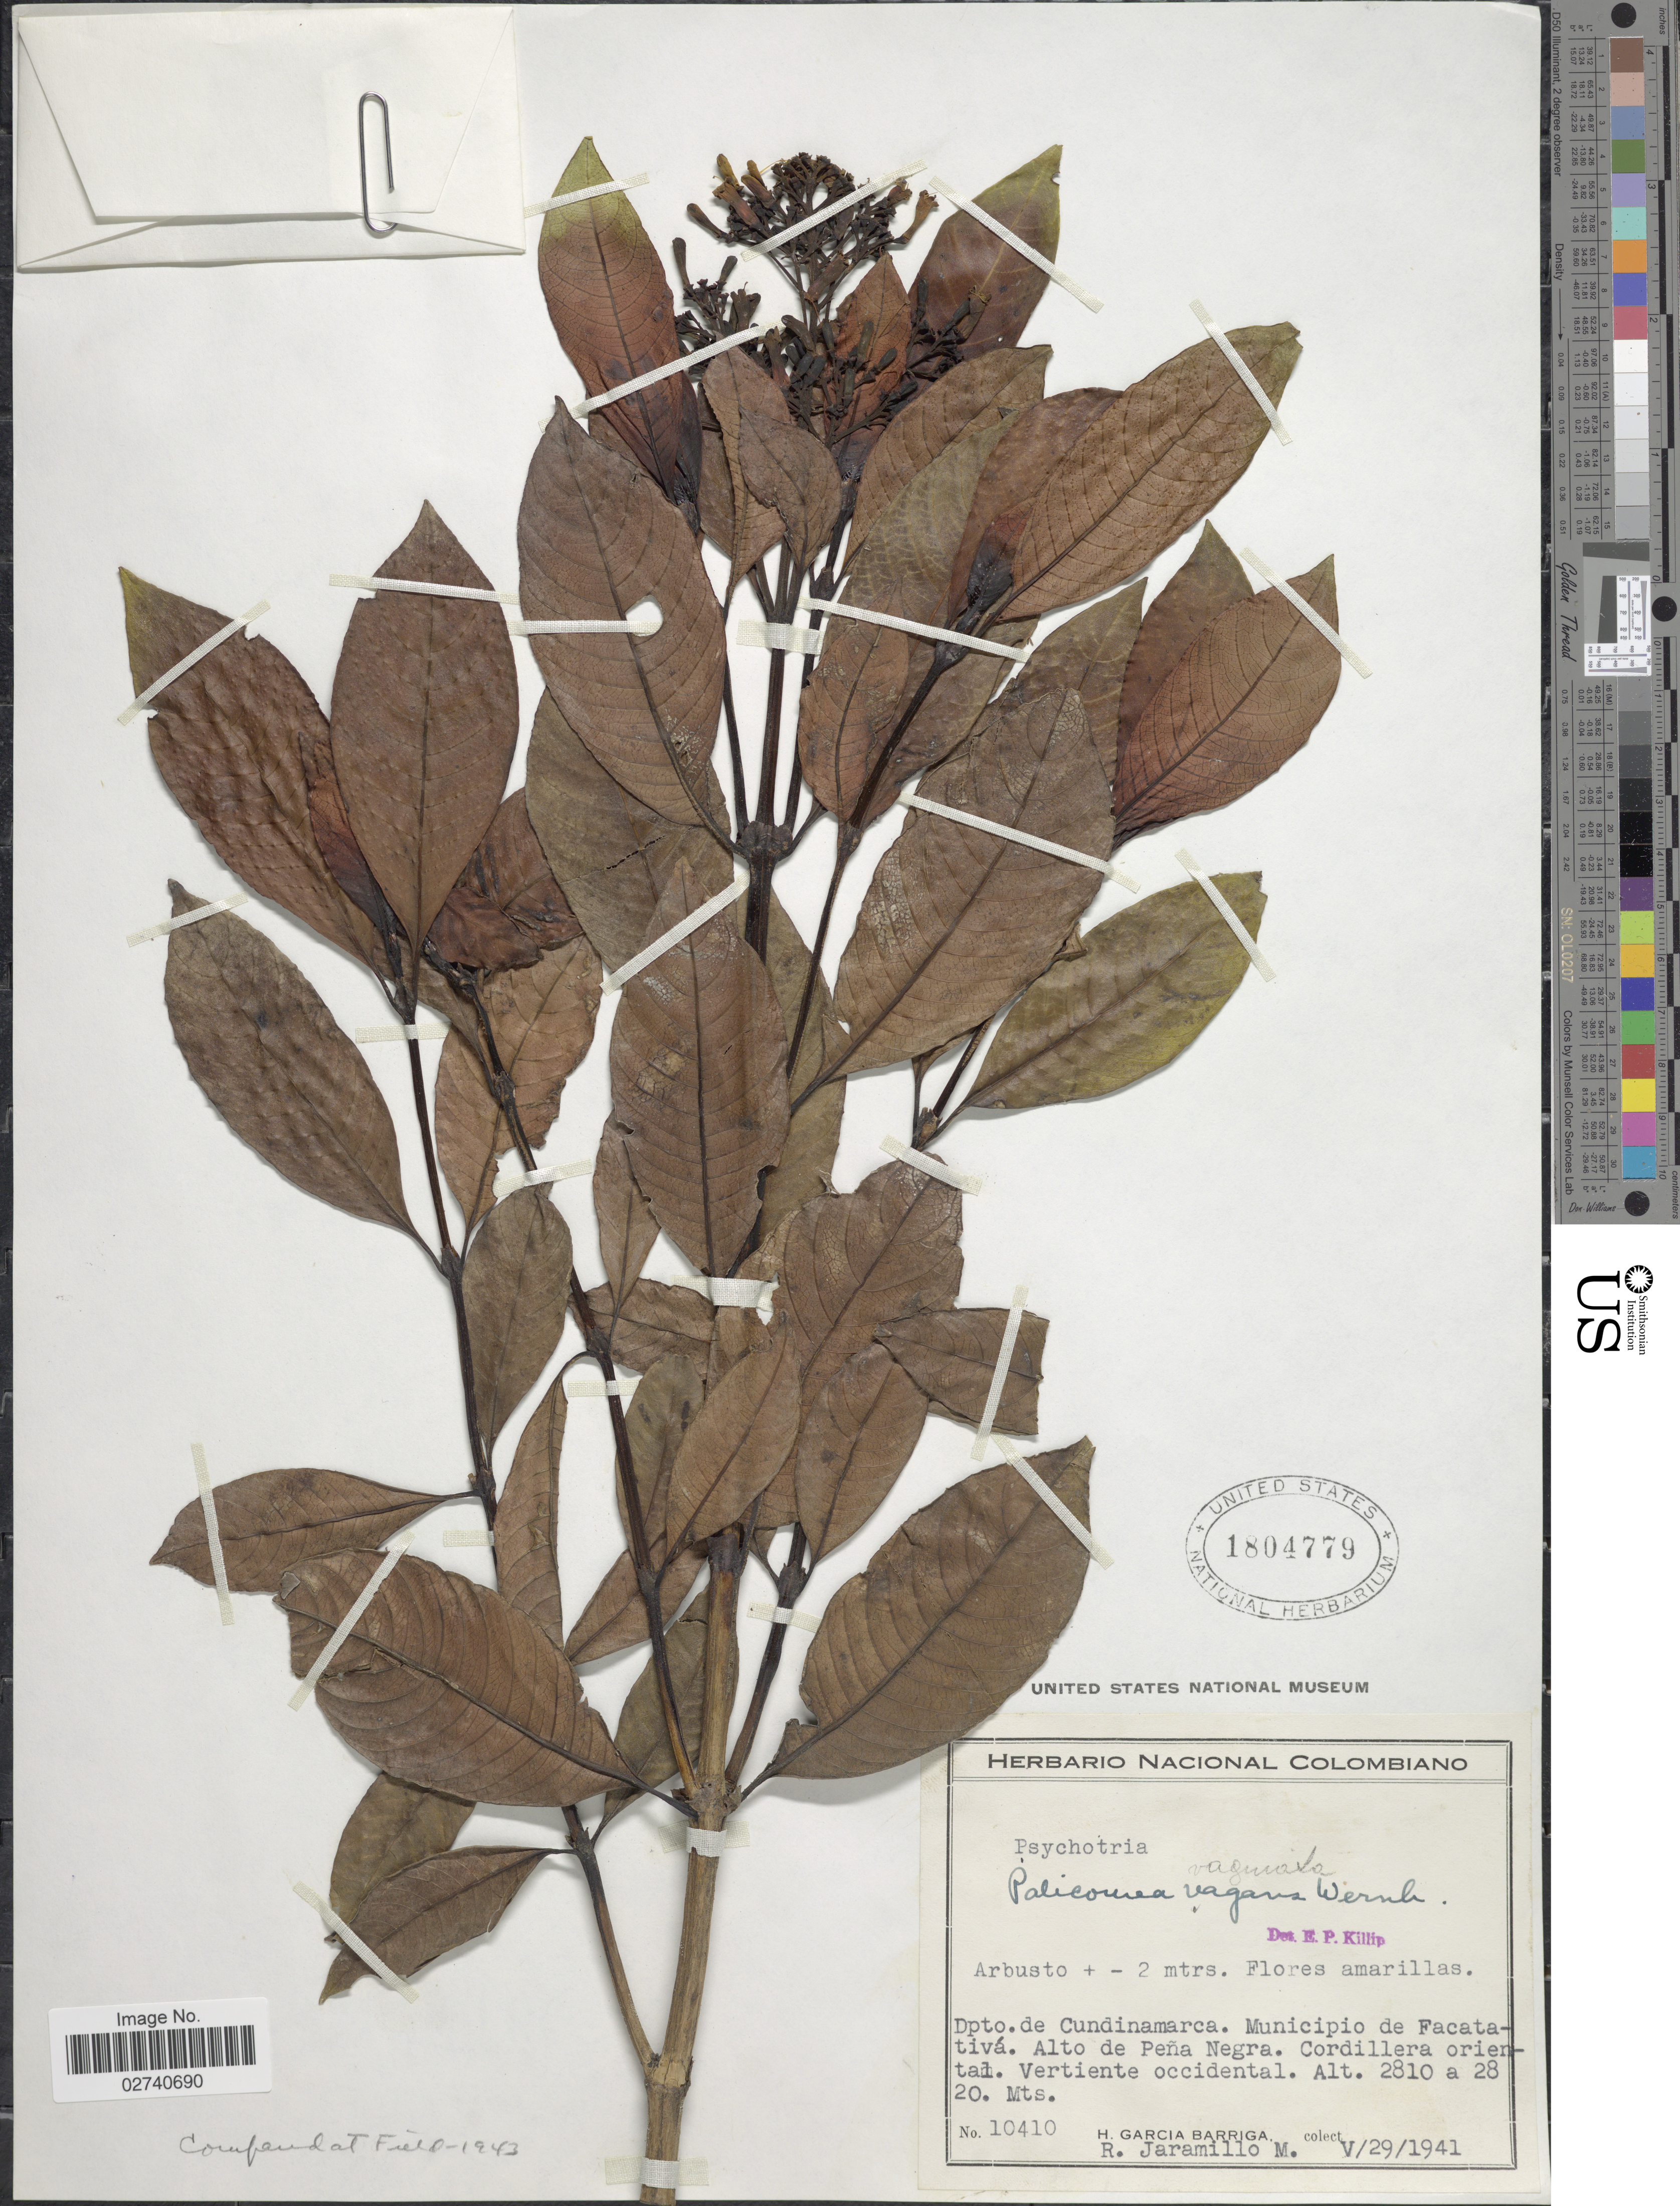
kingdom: Plantae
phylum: Tracheophyta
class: Magnoliopsida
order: Gentianales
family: Rubiaceae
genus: Palicourea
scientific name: Palicourea vaginata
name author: Benth.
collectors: H. García Barriga & R. Jaramillo M.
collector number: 10410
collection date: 1941-05-29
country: Colombia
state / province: Cundinamarca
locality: Municipio de Facatativa. Alto de Pena Negra. Cordillera oriental. Vertiente occidental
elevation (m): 2810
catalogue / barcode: US 1804779